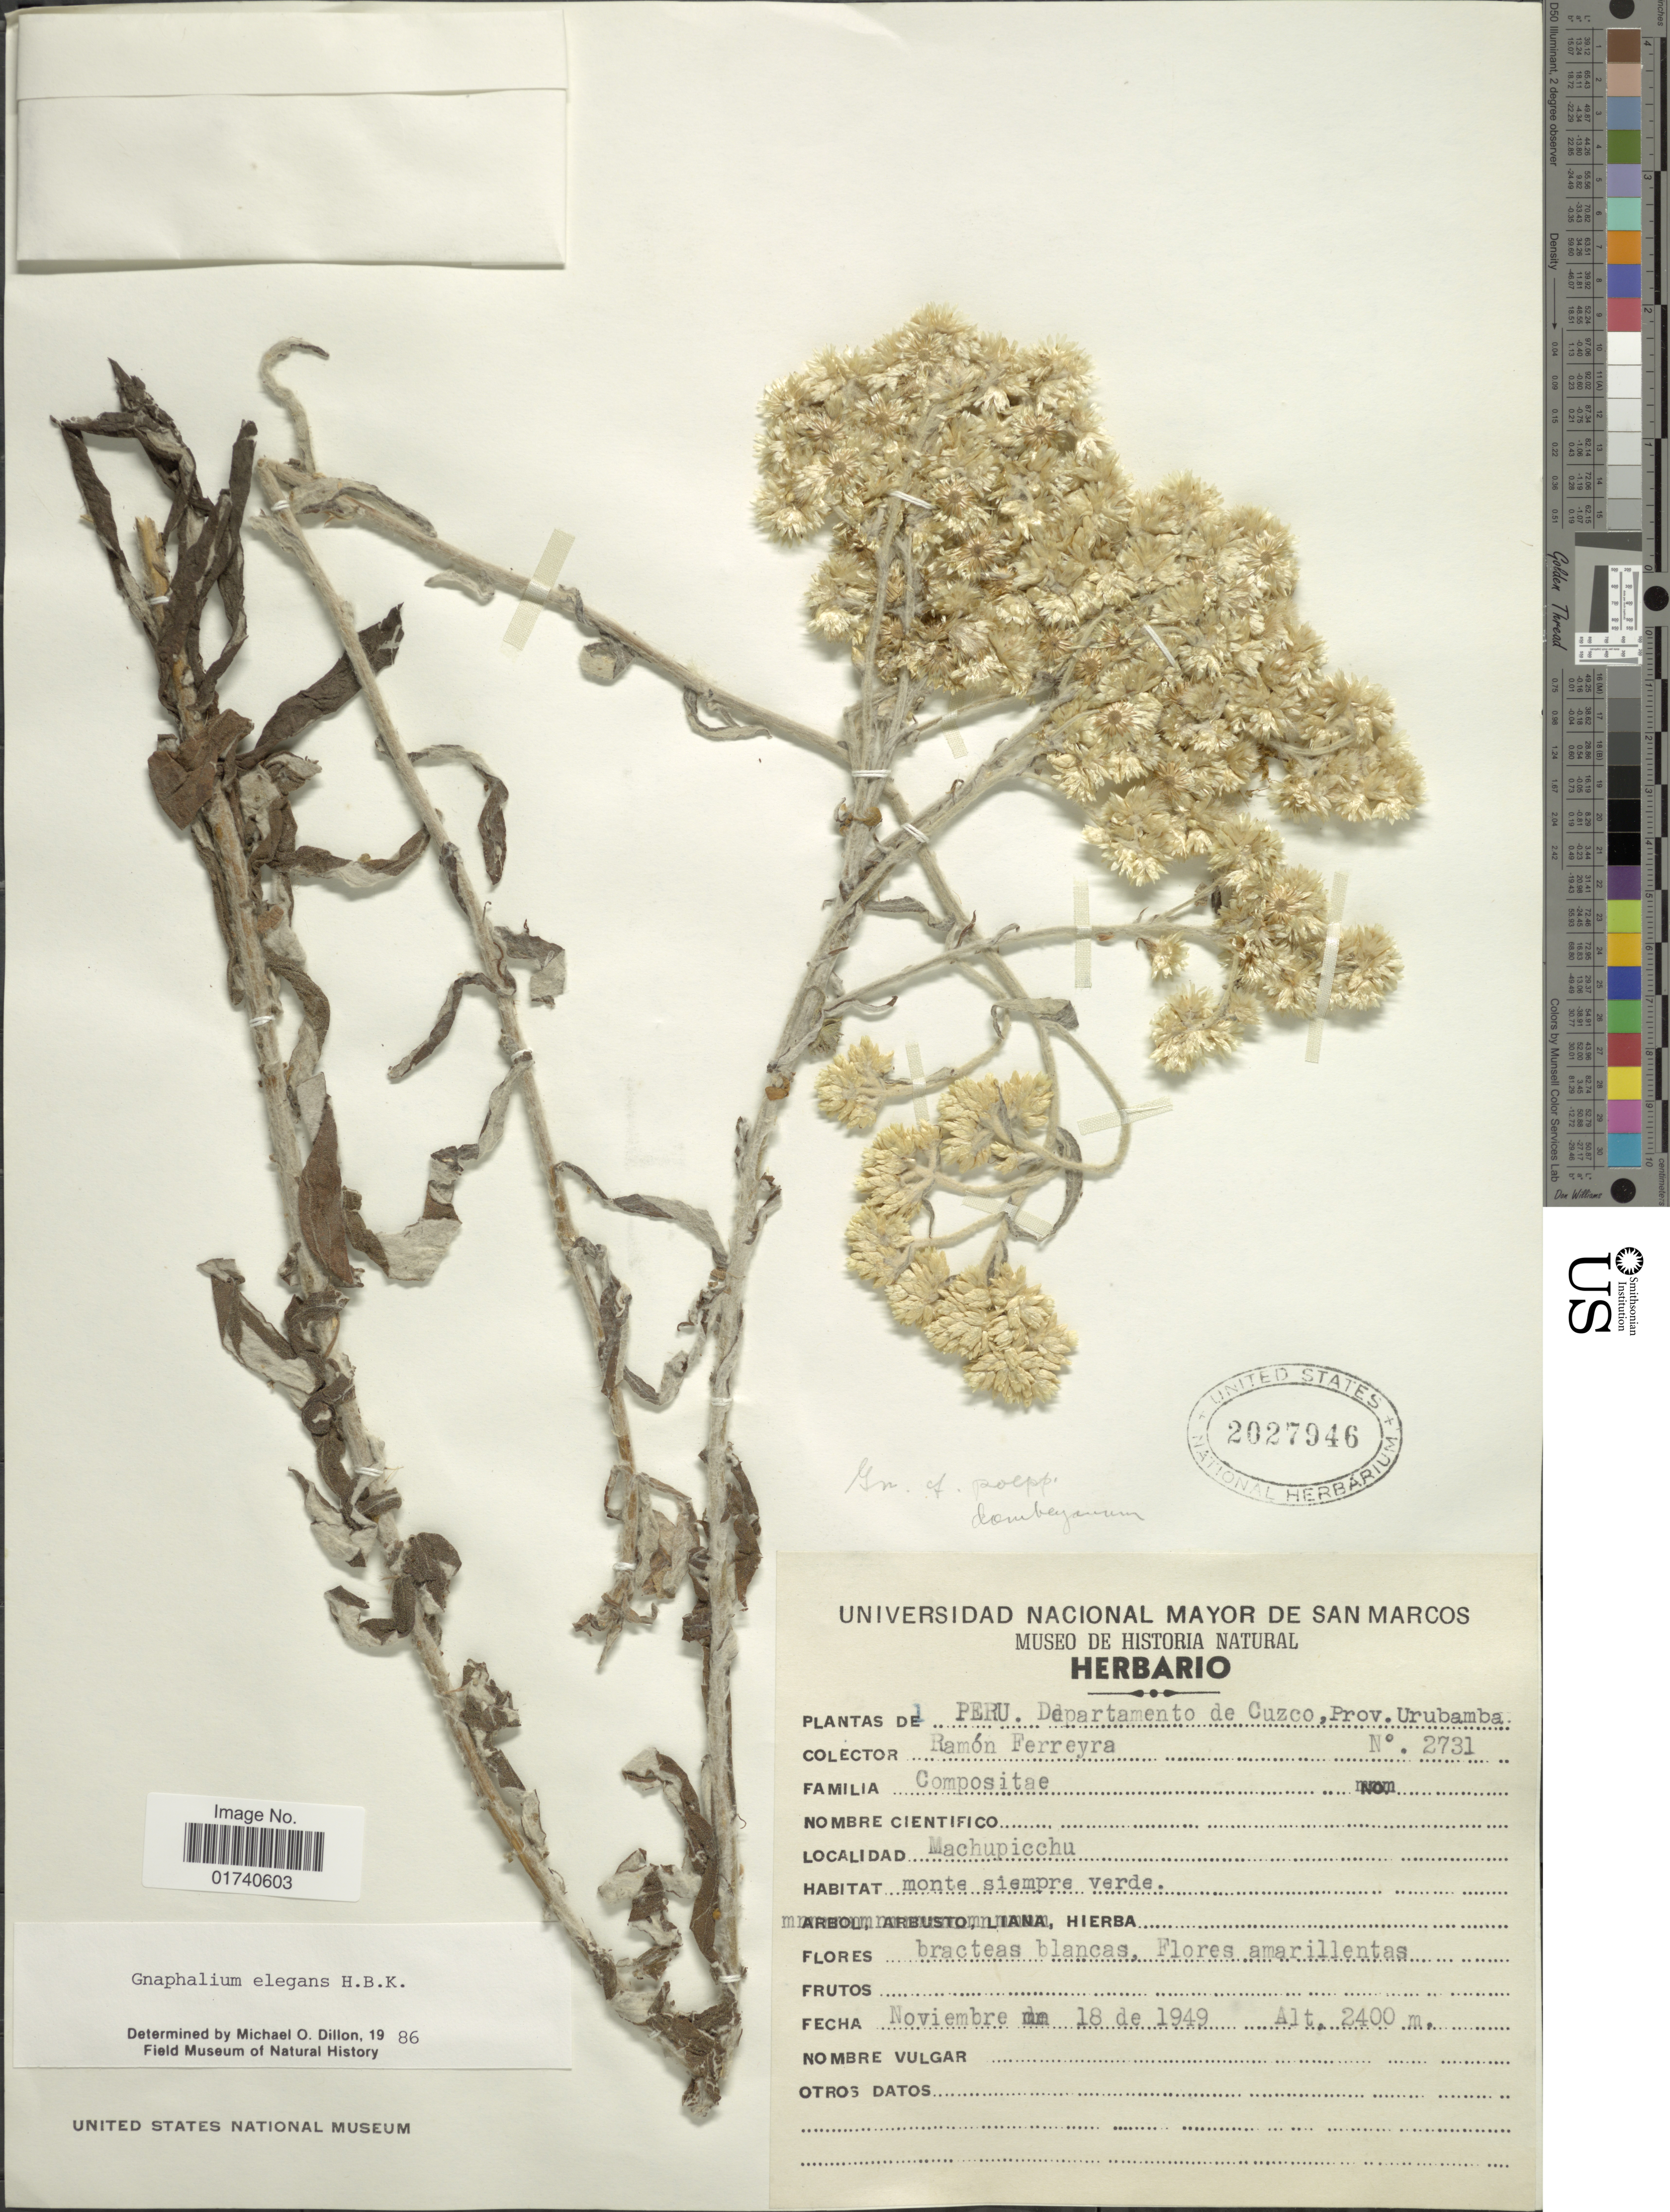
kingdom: Plantae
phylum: Tracheophyta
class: Magnoliopsida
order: Asterales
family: Asteraceae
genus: Pseudognaphalium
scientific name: Pseudognaphalium elegans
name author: (Kunth) Kartesz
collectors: R. A. Ferreyra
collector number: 2731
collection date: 1949-11-18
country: Peru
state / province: Cusco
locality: Departamento de Cuzco, Prov. Urubamba. Machupichu.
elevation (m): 2400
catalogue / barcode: US 2027946